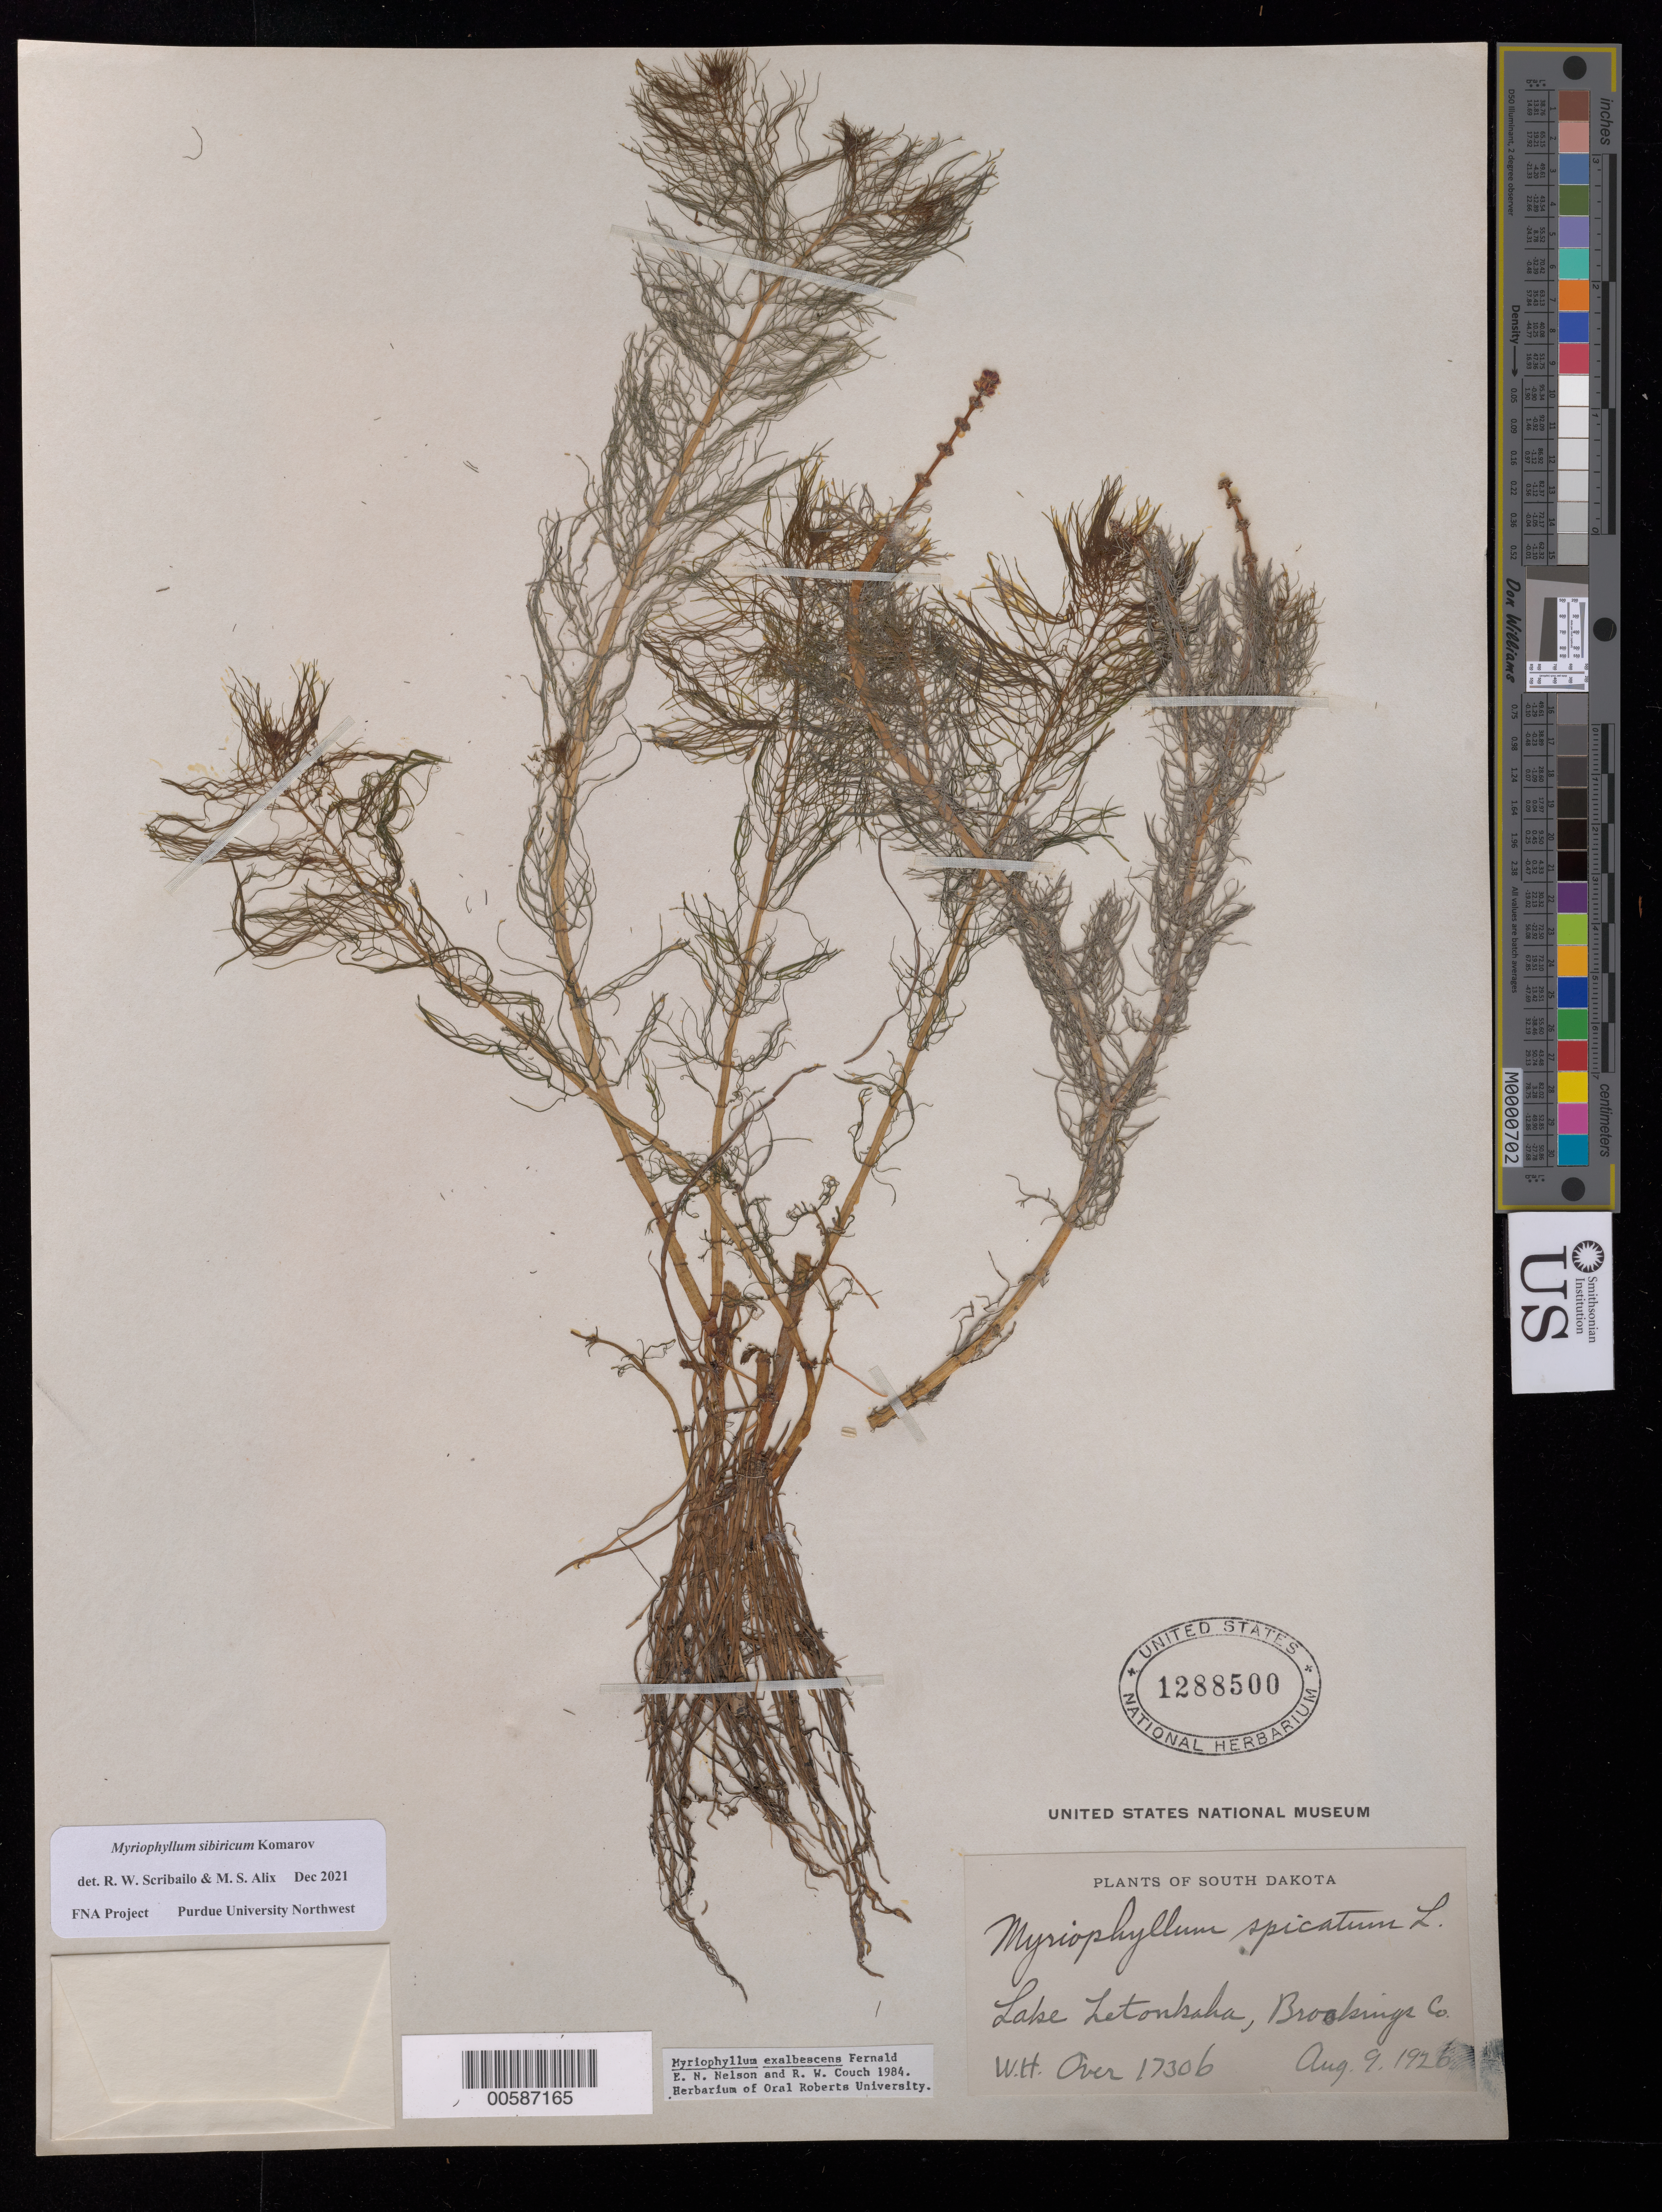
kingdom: Plantae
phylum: Tracheophyta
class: Magnoliopsida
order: Saxifragales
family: Haloragaceae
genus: Myriophyllum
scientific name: Myriophyllum sibiricum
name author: Kom.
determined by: Scribailo, R. W.; Alix, M. S.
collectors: W. Over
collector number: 17306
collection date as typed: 09 Aug 1926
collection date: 1926-08-09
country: United States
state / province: South Dakota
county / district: Brookings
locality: Lake Letonkaha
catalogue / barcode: US 1288500